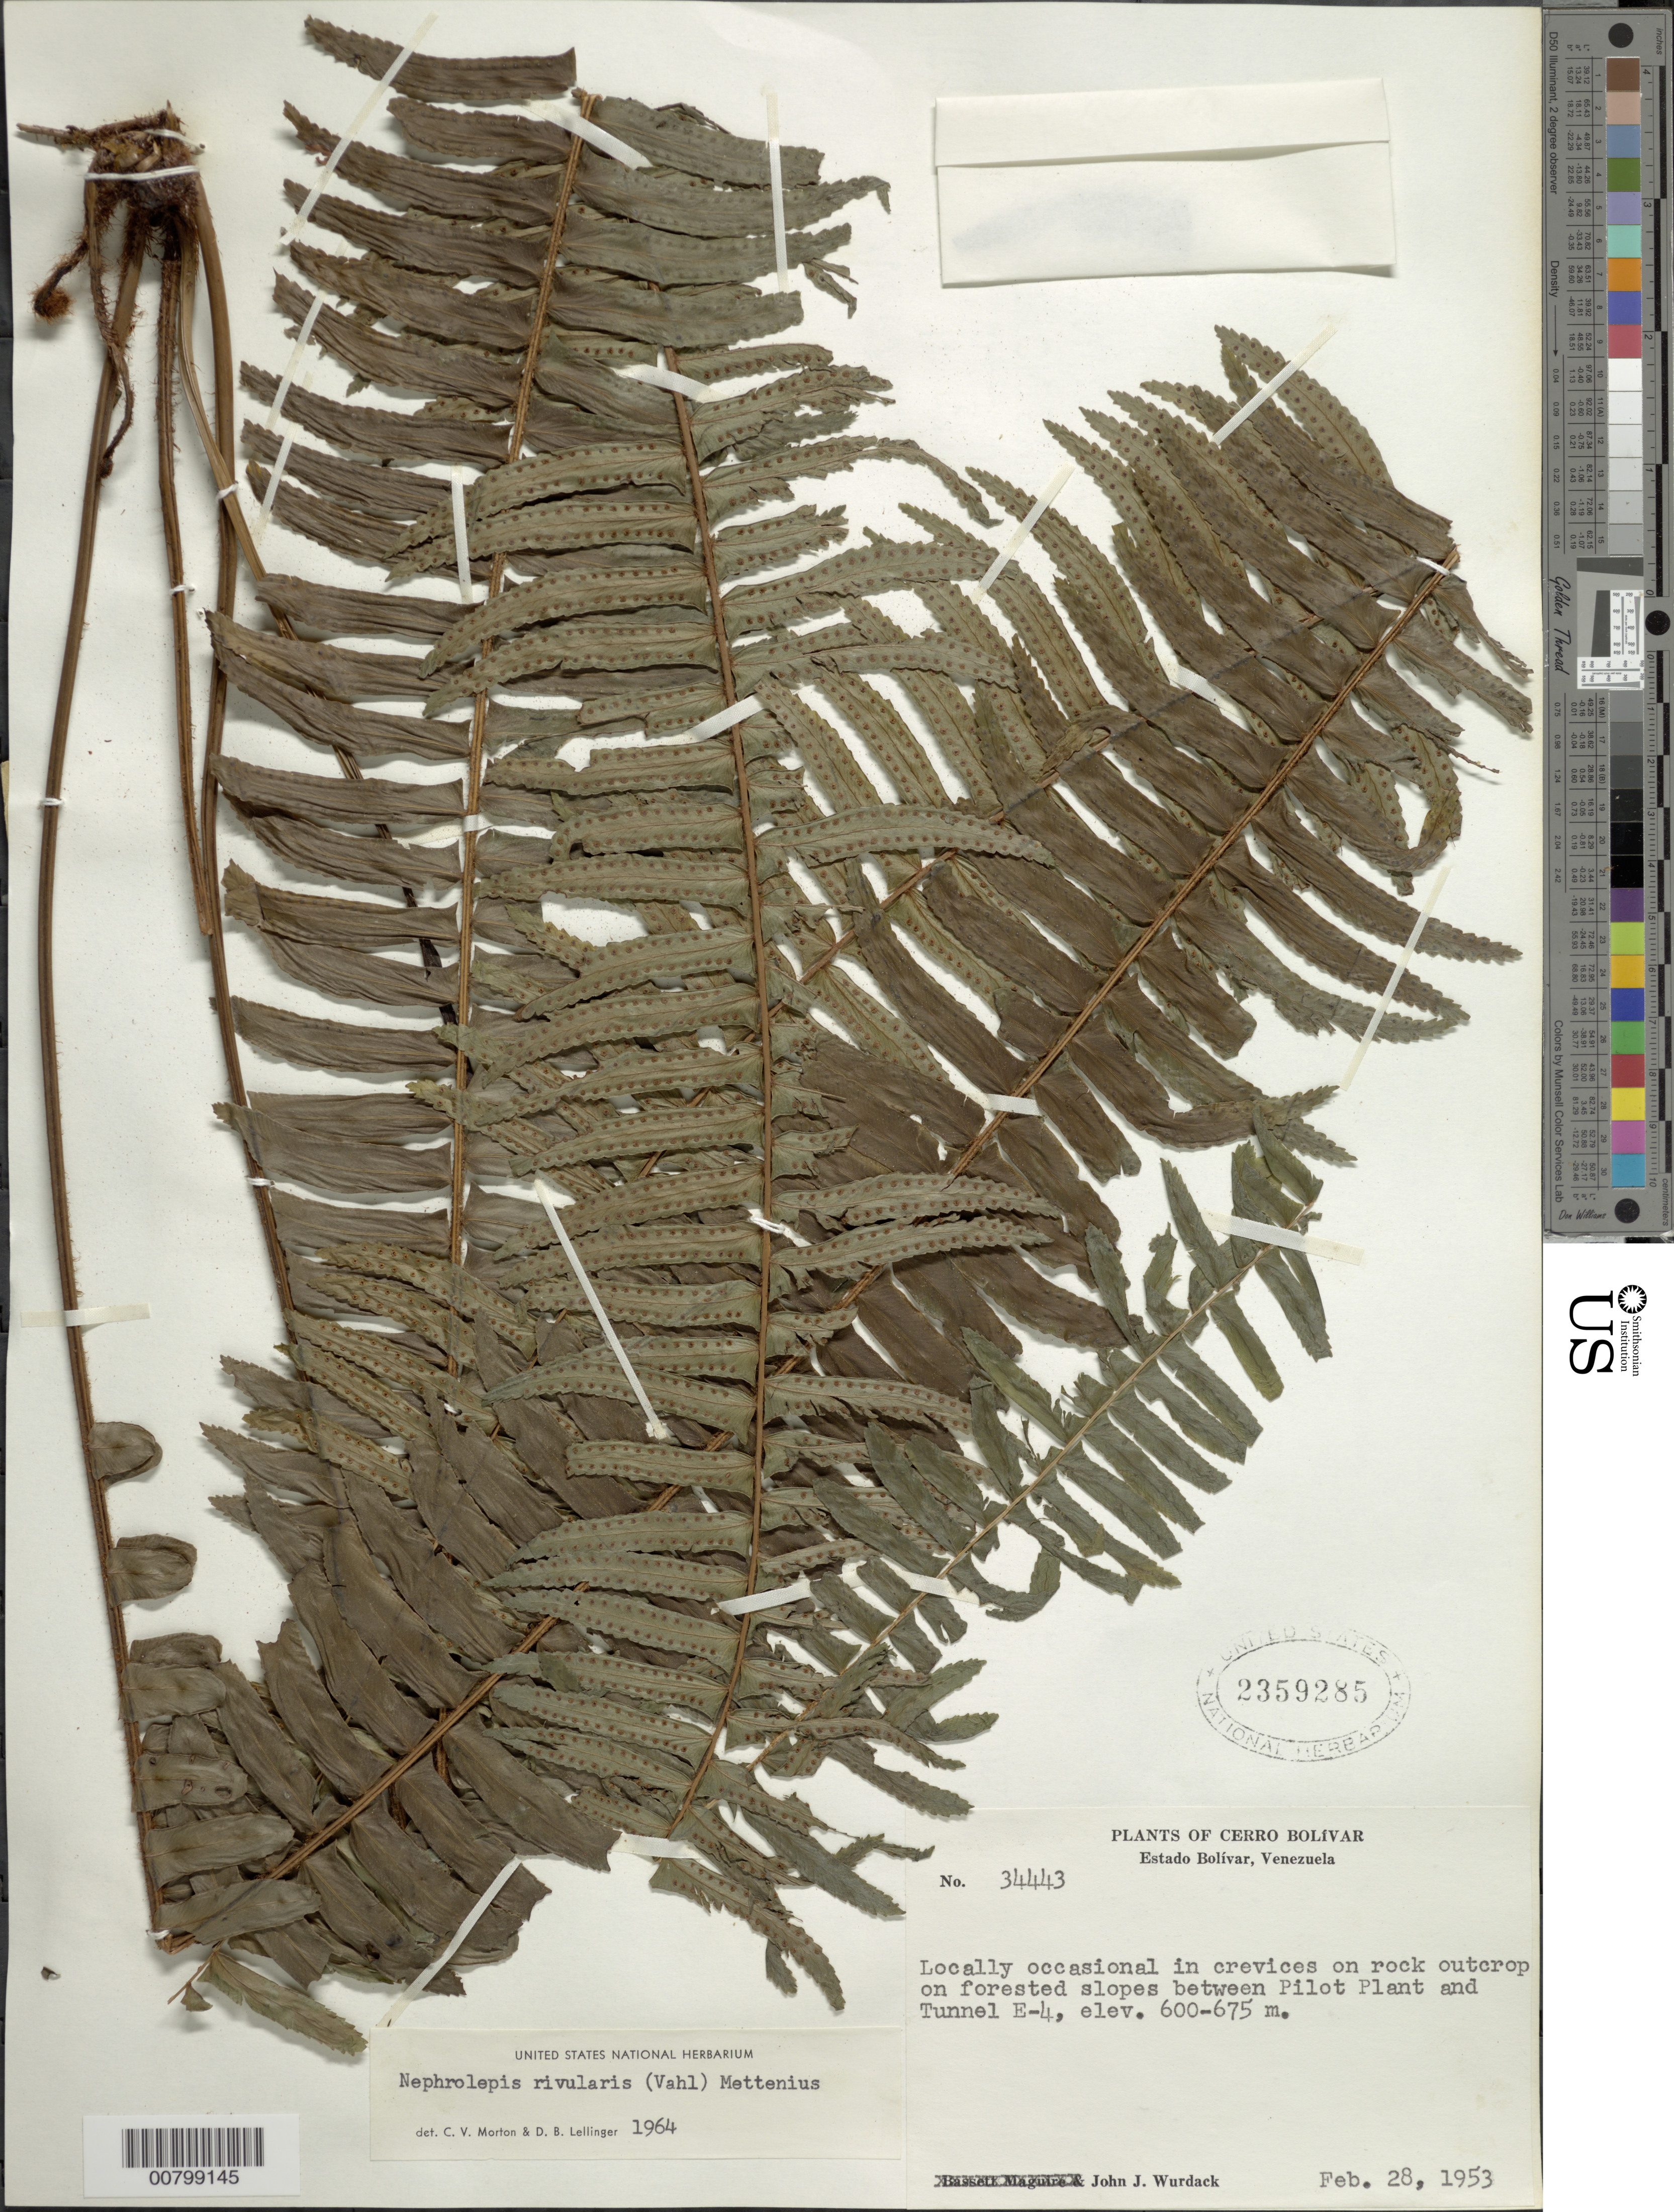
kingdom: Plantae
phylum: Tracheophyta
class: Polypodiopsida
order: Polypodiales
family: Nephrolepidaceae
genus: Nephrolepis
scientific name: Nephrolepis rivularis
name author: (Vahl) Mett. ex Krug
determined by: Morton, C. V.; Lellinger, D. B.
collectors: J. J. Wurdack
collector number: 34443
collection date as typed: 28-Feb-53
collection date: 1953-02-28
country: Venezuela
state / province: Bolívar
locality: Cerro Bolívar, between Pilot Plant and Tunnel E-4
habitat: Forested slopes; on rock outcrop in crevices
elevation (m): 600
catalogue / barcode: US 2359285